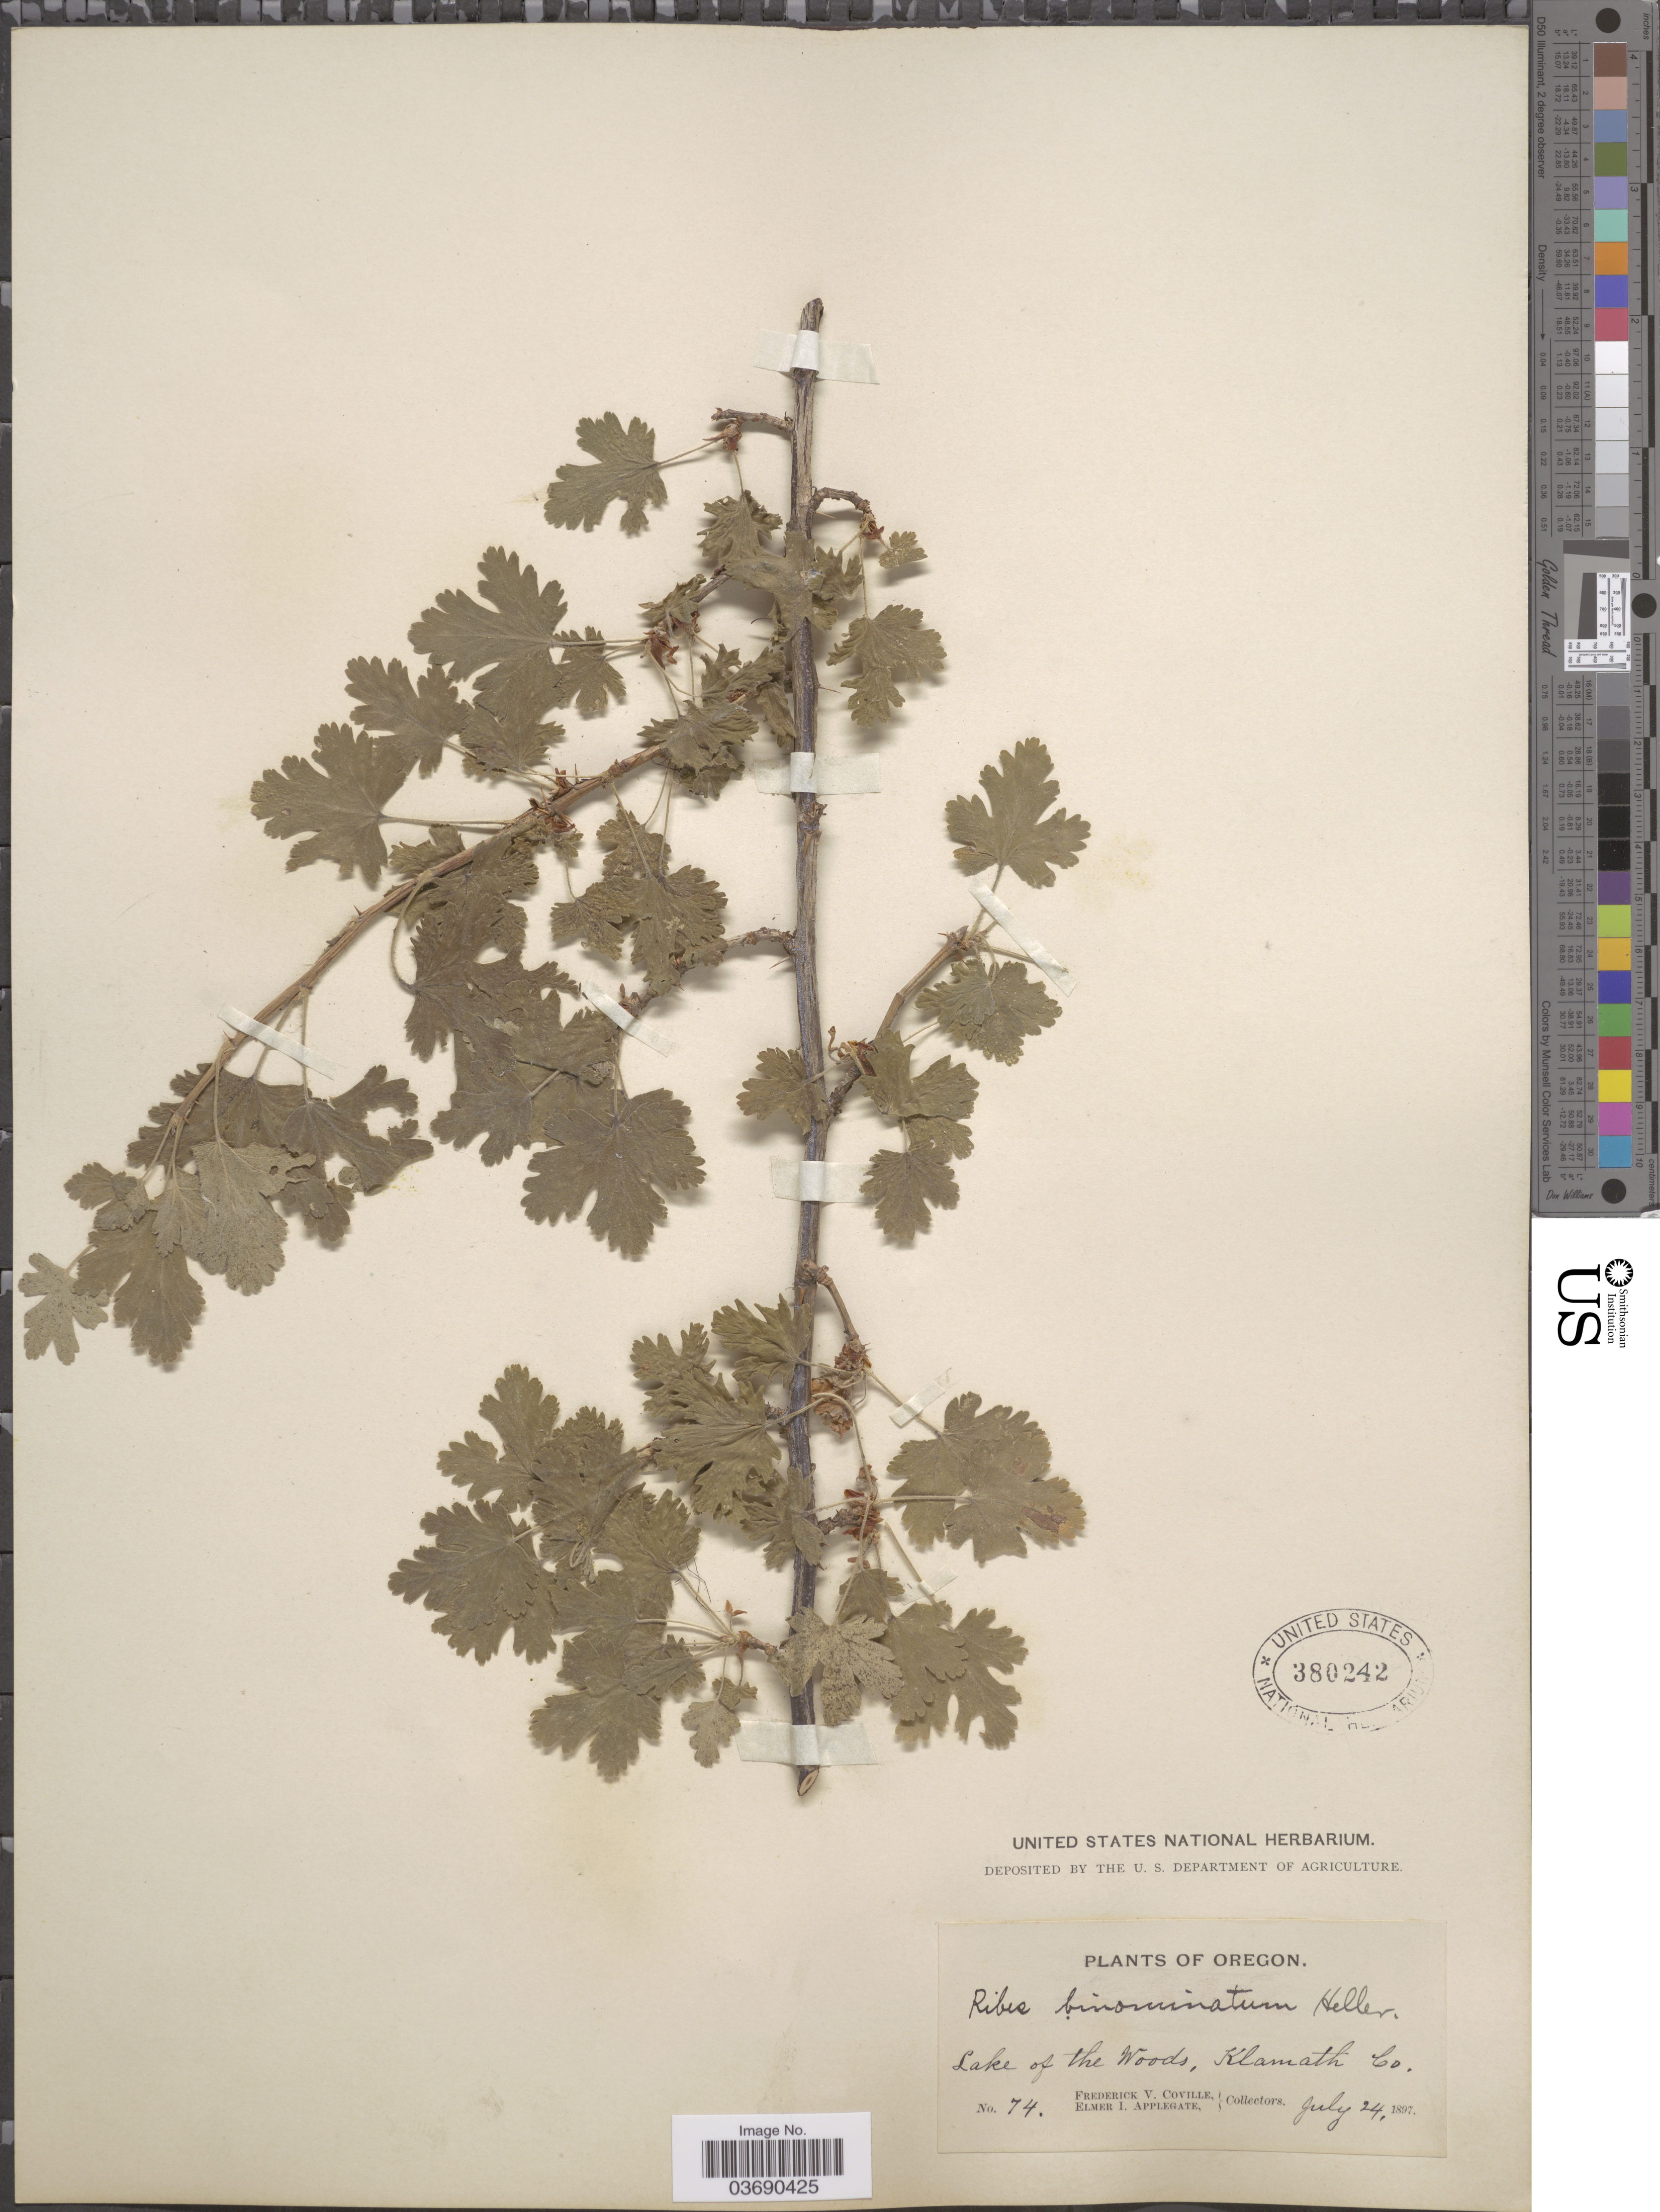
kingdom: Plantae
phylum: Tracheophyta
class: Magnoliopsida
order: Saxifragales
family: Grossulariaceae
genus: Ribes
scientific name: Ribes binominatum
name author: A. Heller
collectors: F. V. Coville & E. I. Applegate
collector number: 74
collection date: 1897-07-24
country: United States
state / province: Oregon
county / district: Klamath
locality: Lake of the Woods, Klamath Co.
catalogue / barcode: US 380242